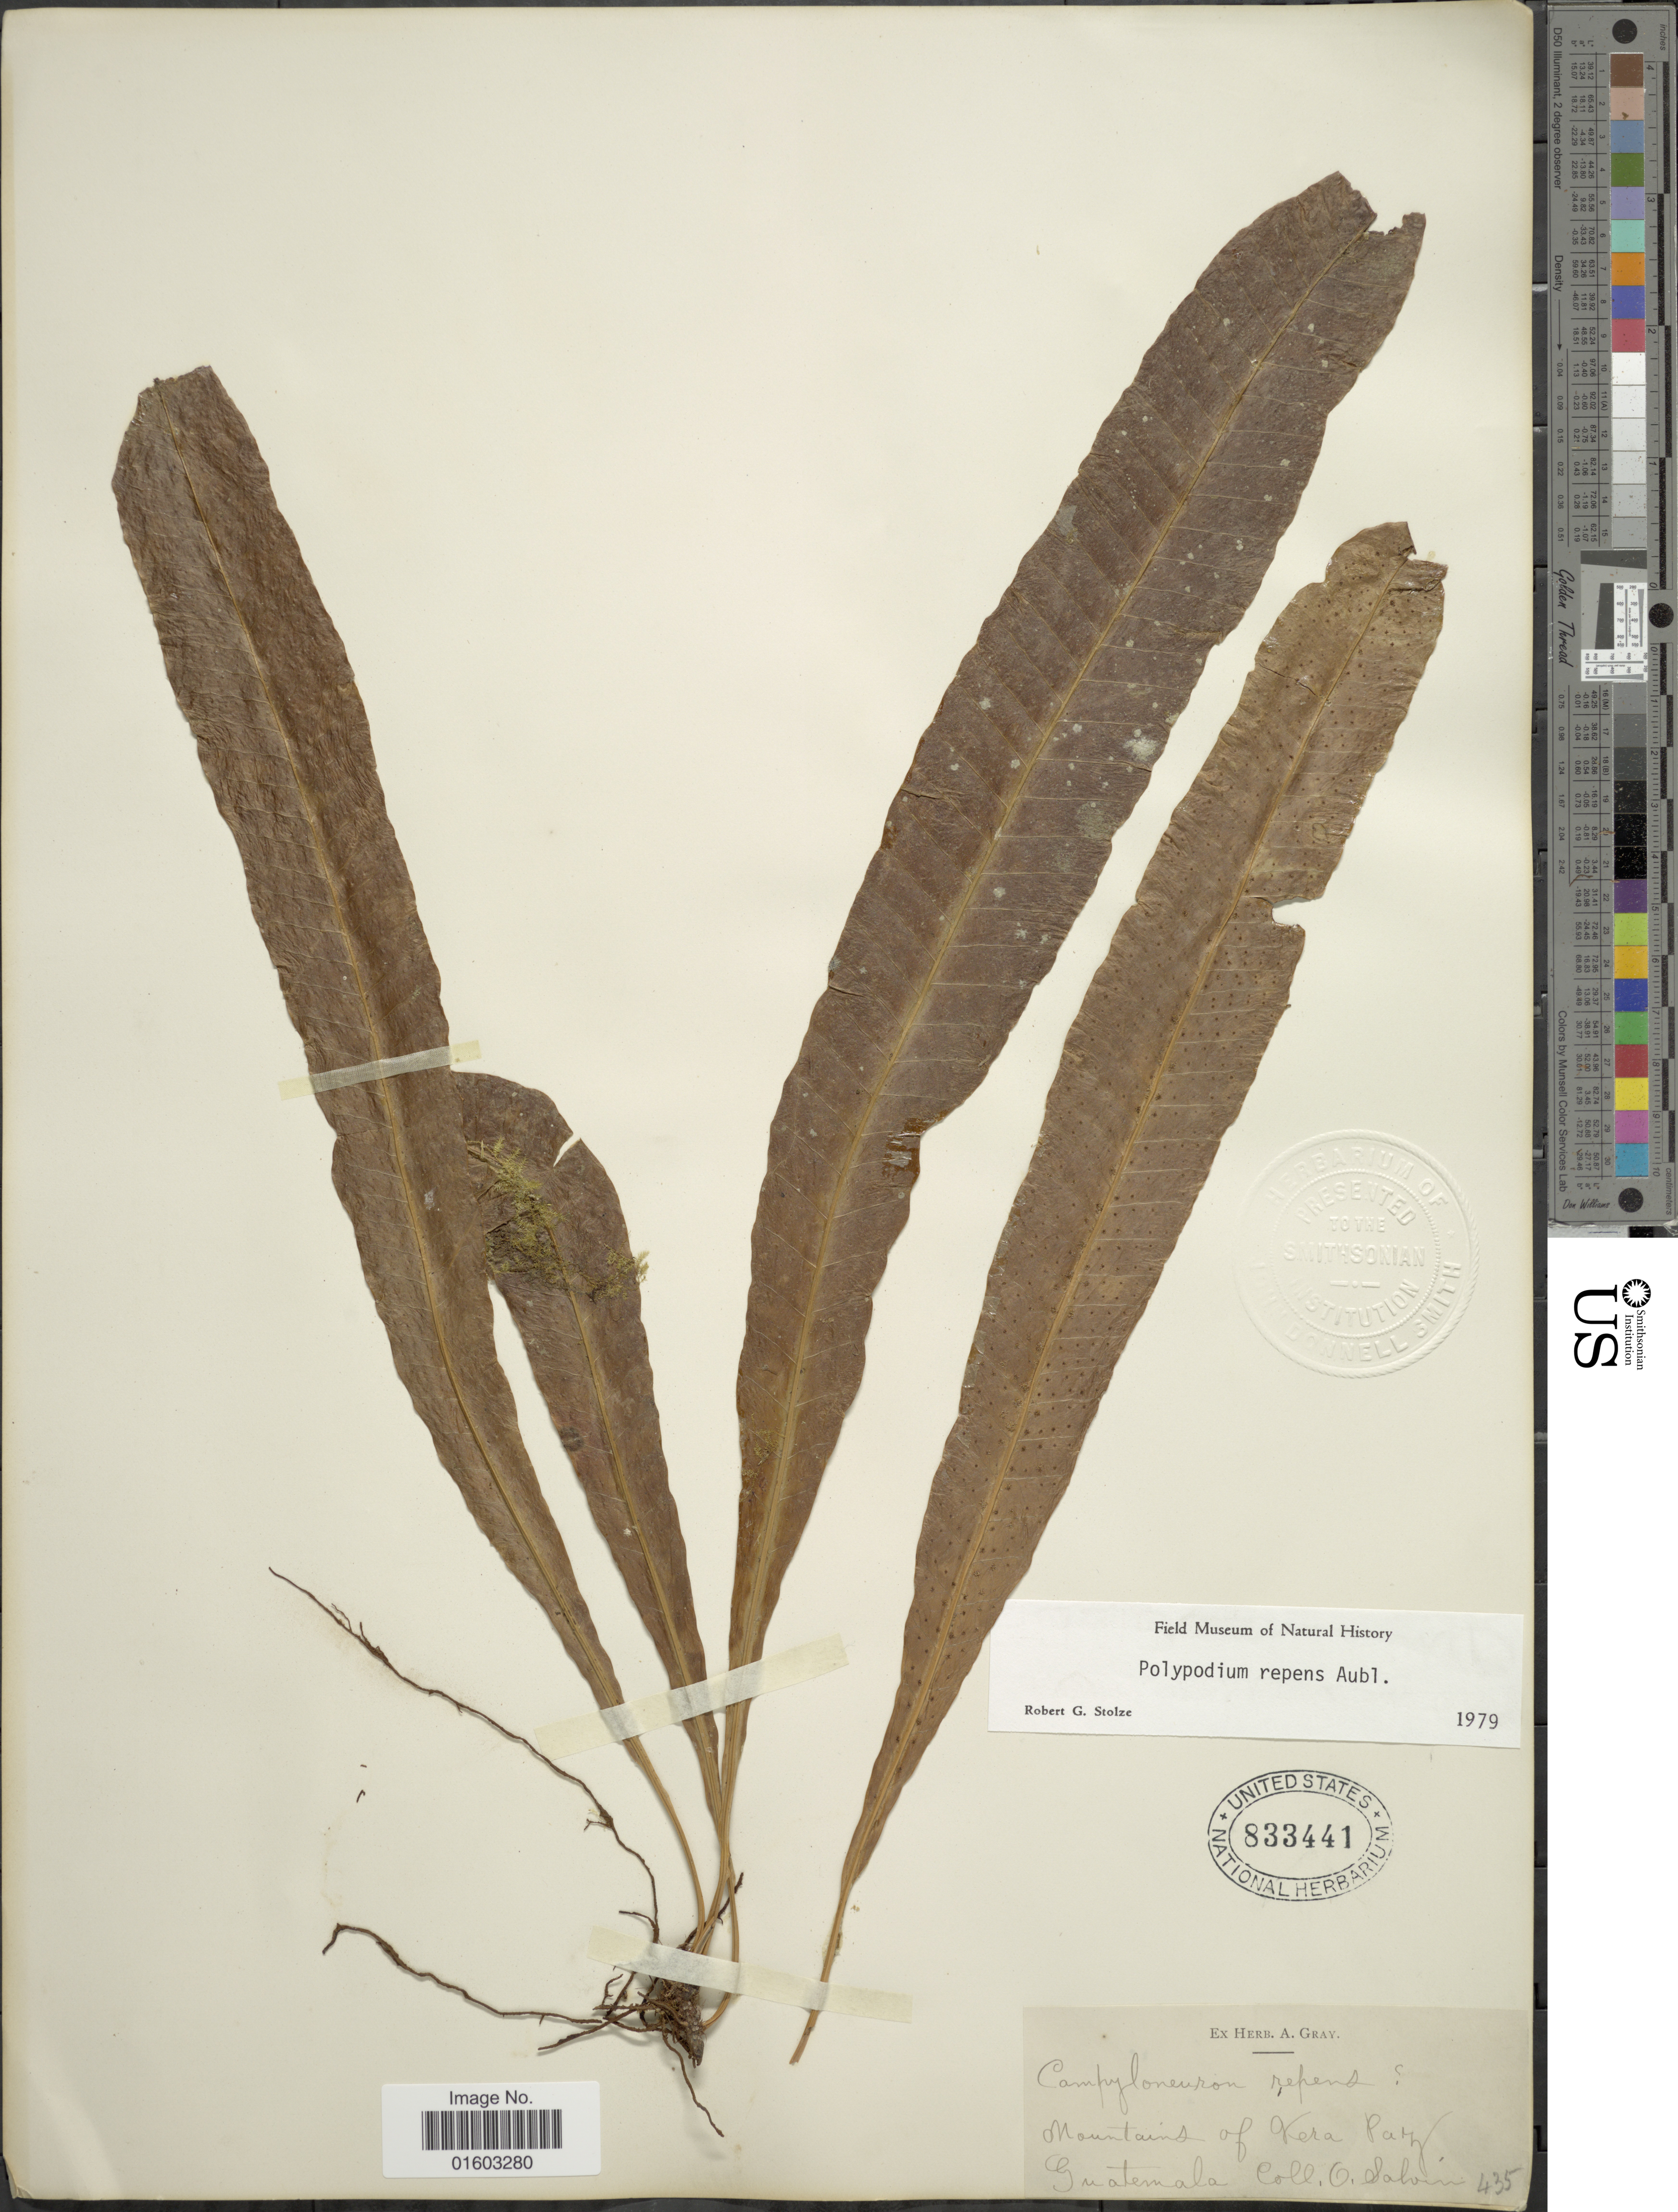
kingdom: Plantae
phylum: Tracheophyta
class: Polypodiopsida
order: Polypodiales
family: Polypodiaceae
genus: Campyloneurum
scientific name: Campyloneurum repens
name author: (Aubl.) C. Presl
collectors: O. Salvin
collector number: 435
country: Guatemala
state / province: Alta Verapaz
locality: Mountains of Vera Paz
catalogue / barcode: US 833441